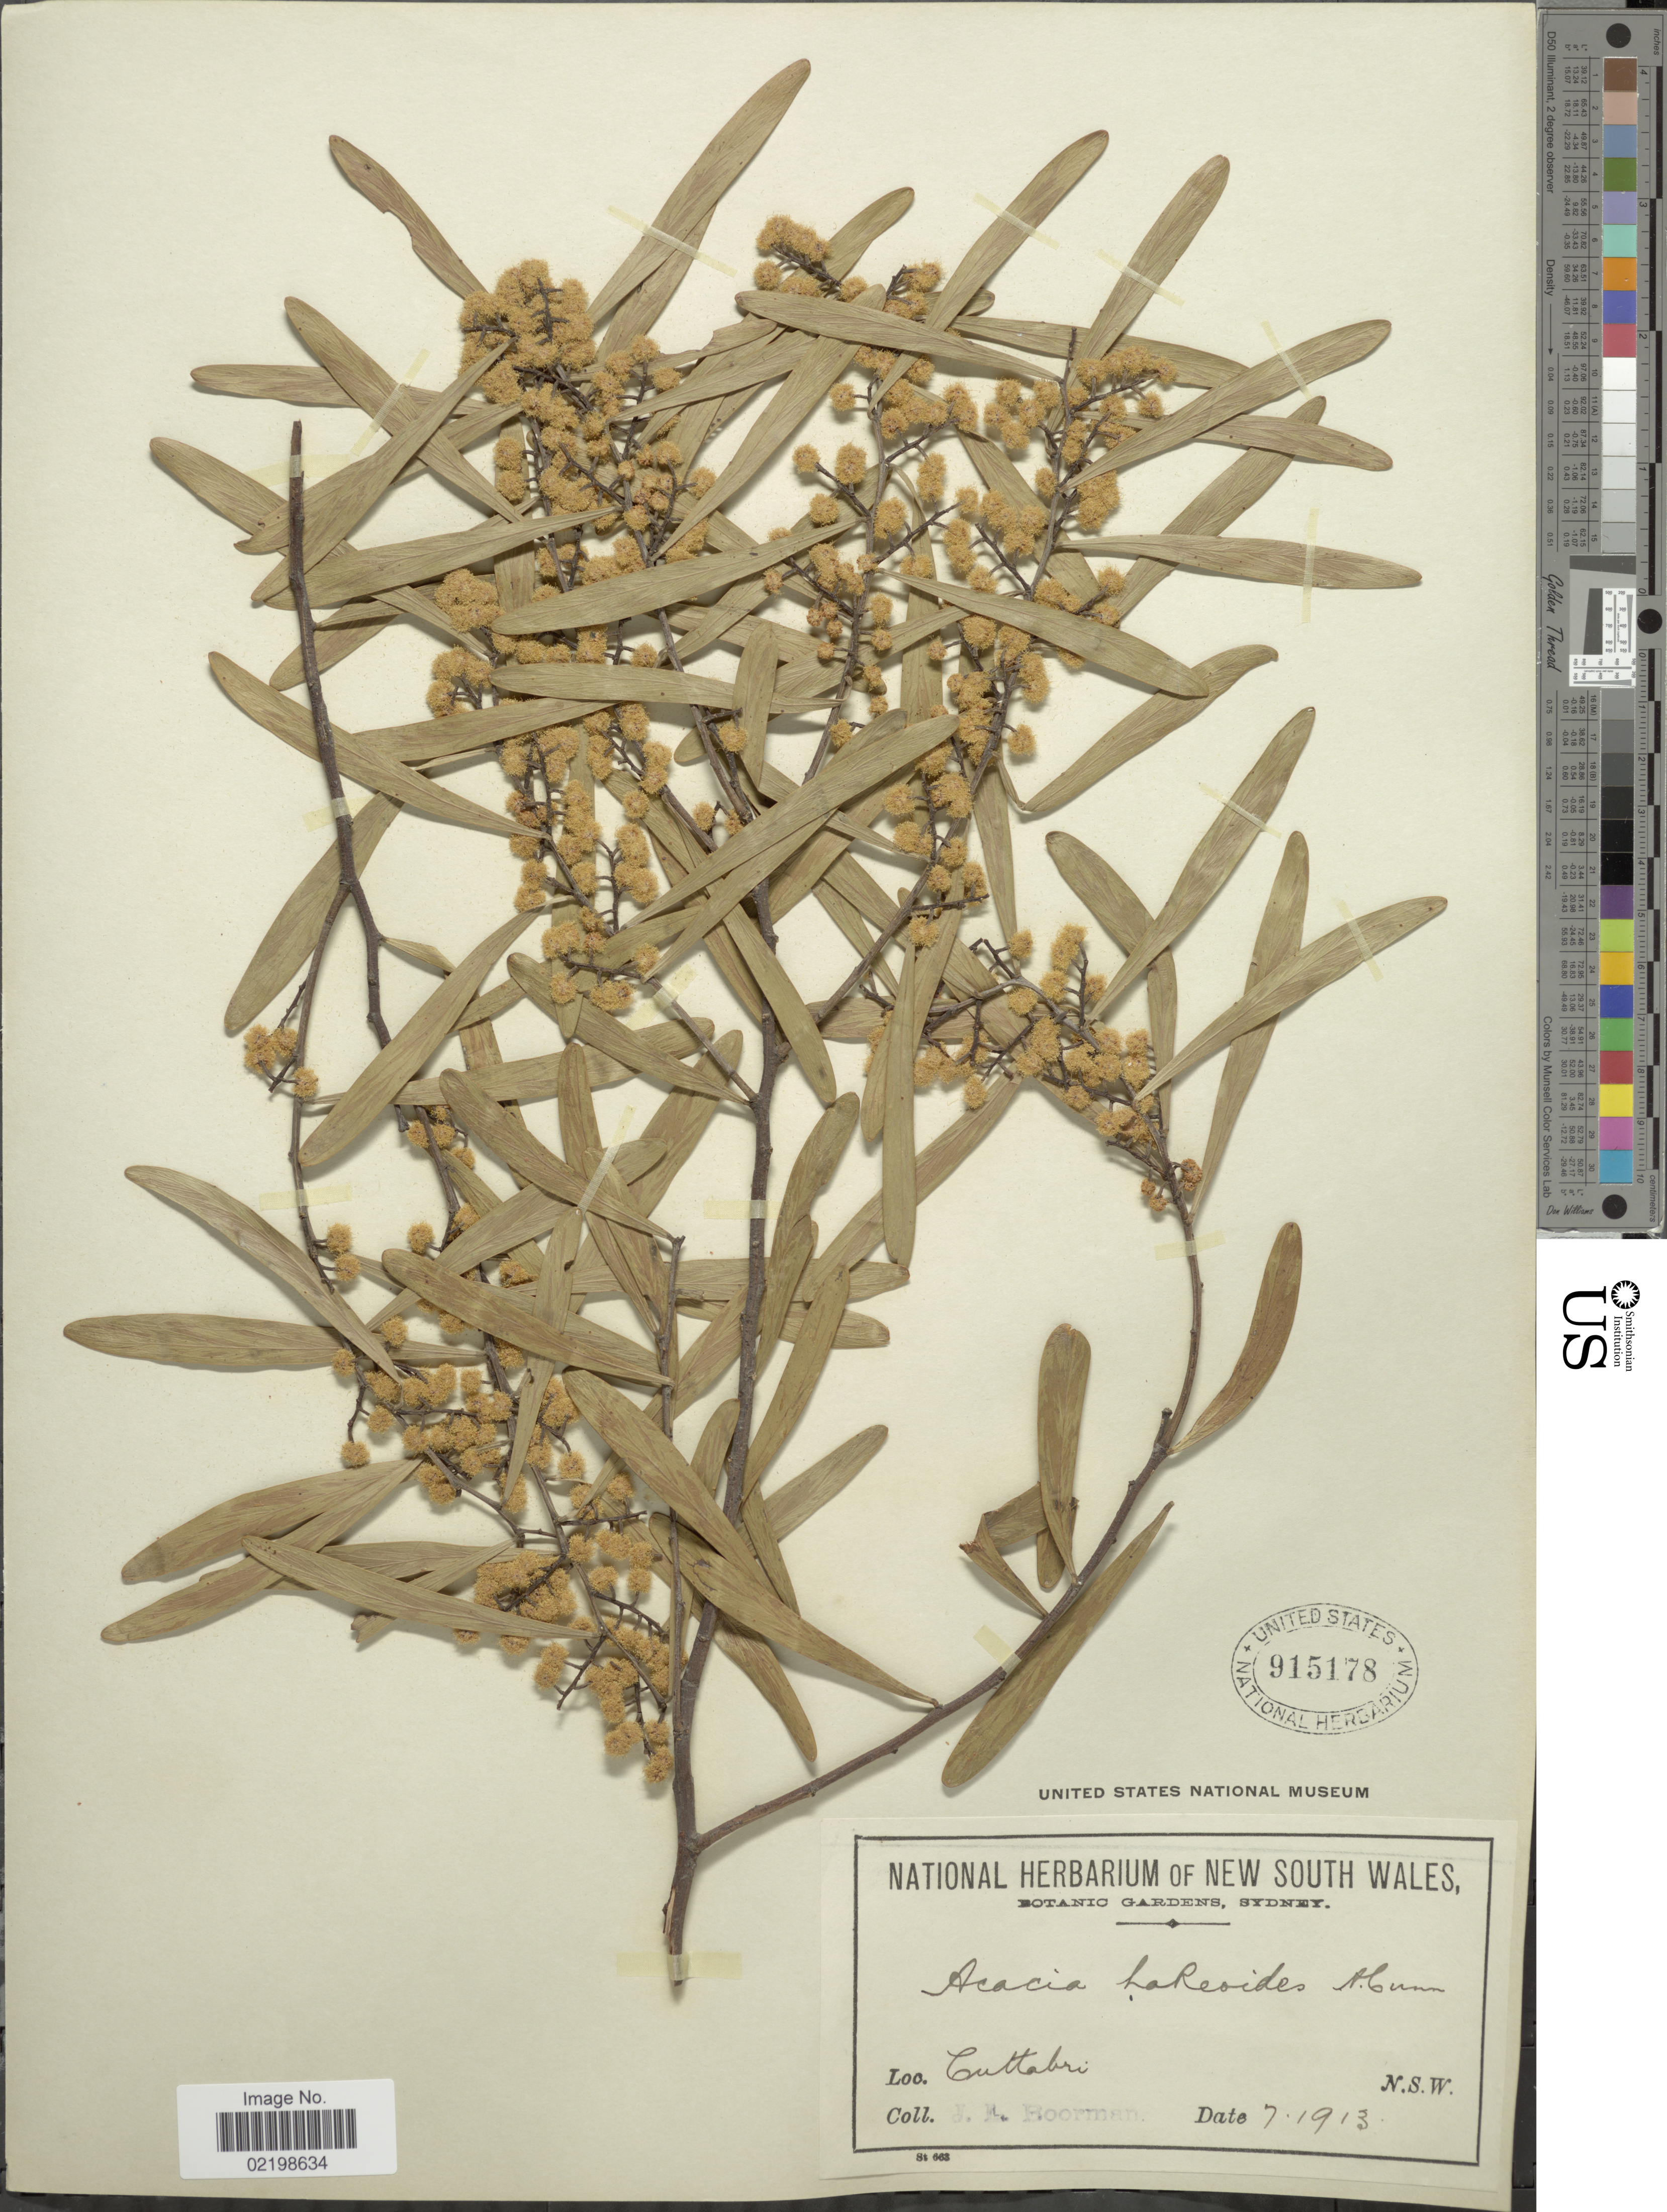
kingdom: Plantae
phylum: Tracheophyta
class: Magnoliopsida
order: Fabales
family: Fabaceae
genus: Acacia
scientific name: Acacia hakeoides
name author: Benth.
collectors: J. Boorman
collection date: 1913-07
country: Australia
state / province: New South Wales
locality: Cuttabri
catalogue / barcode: US 915178